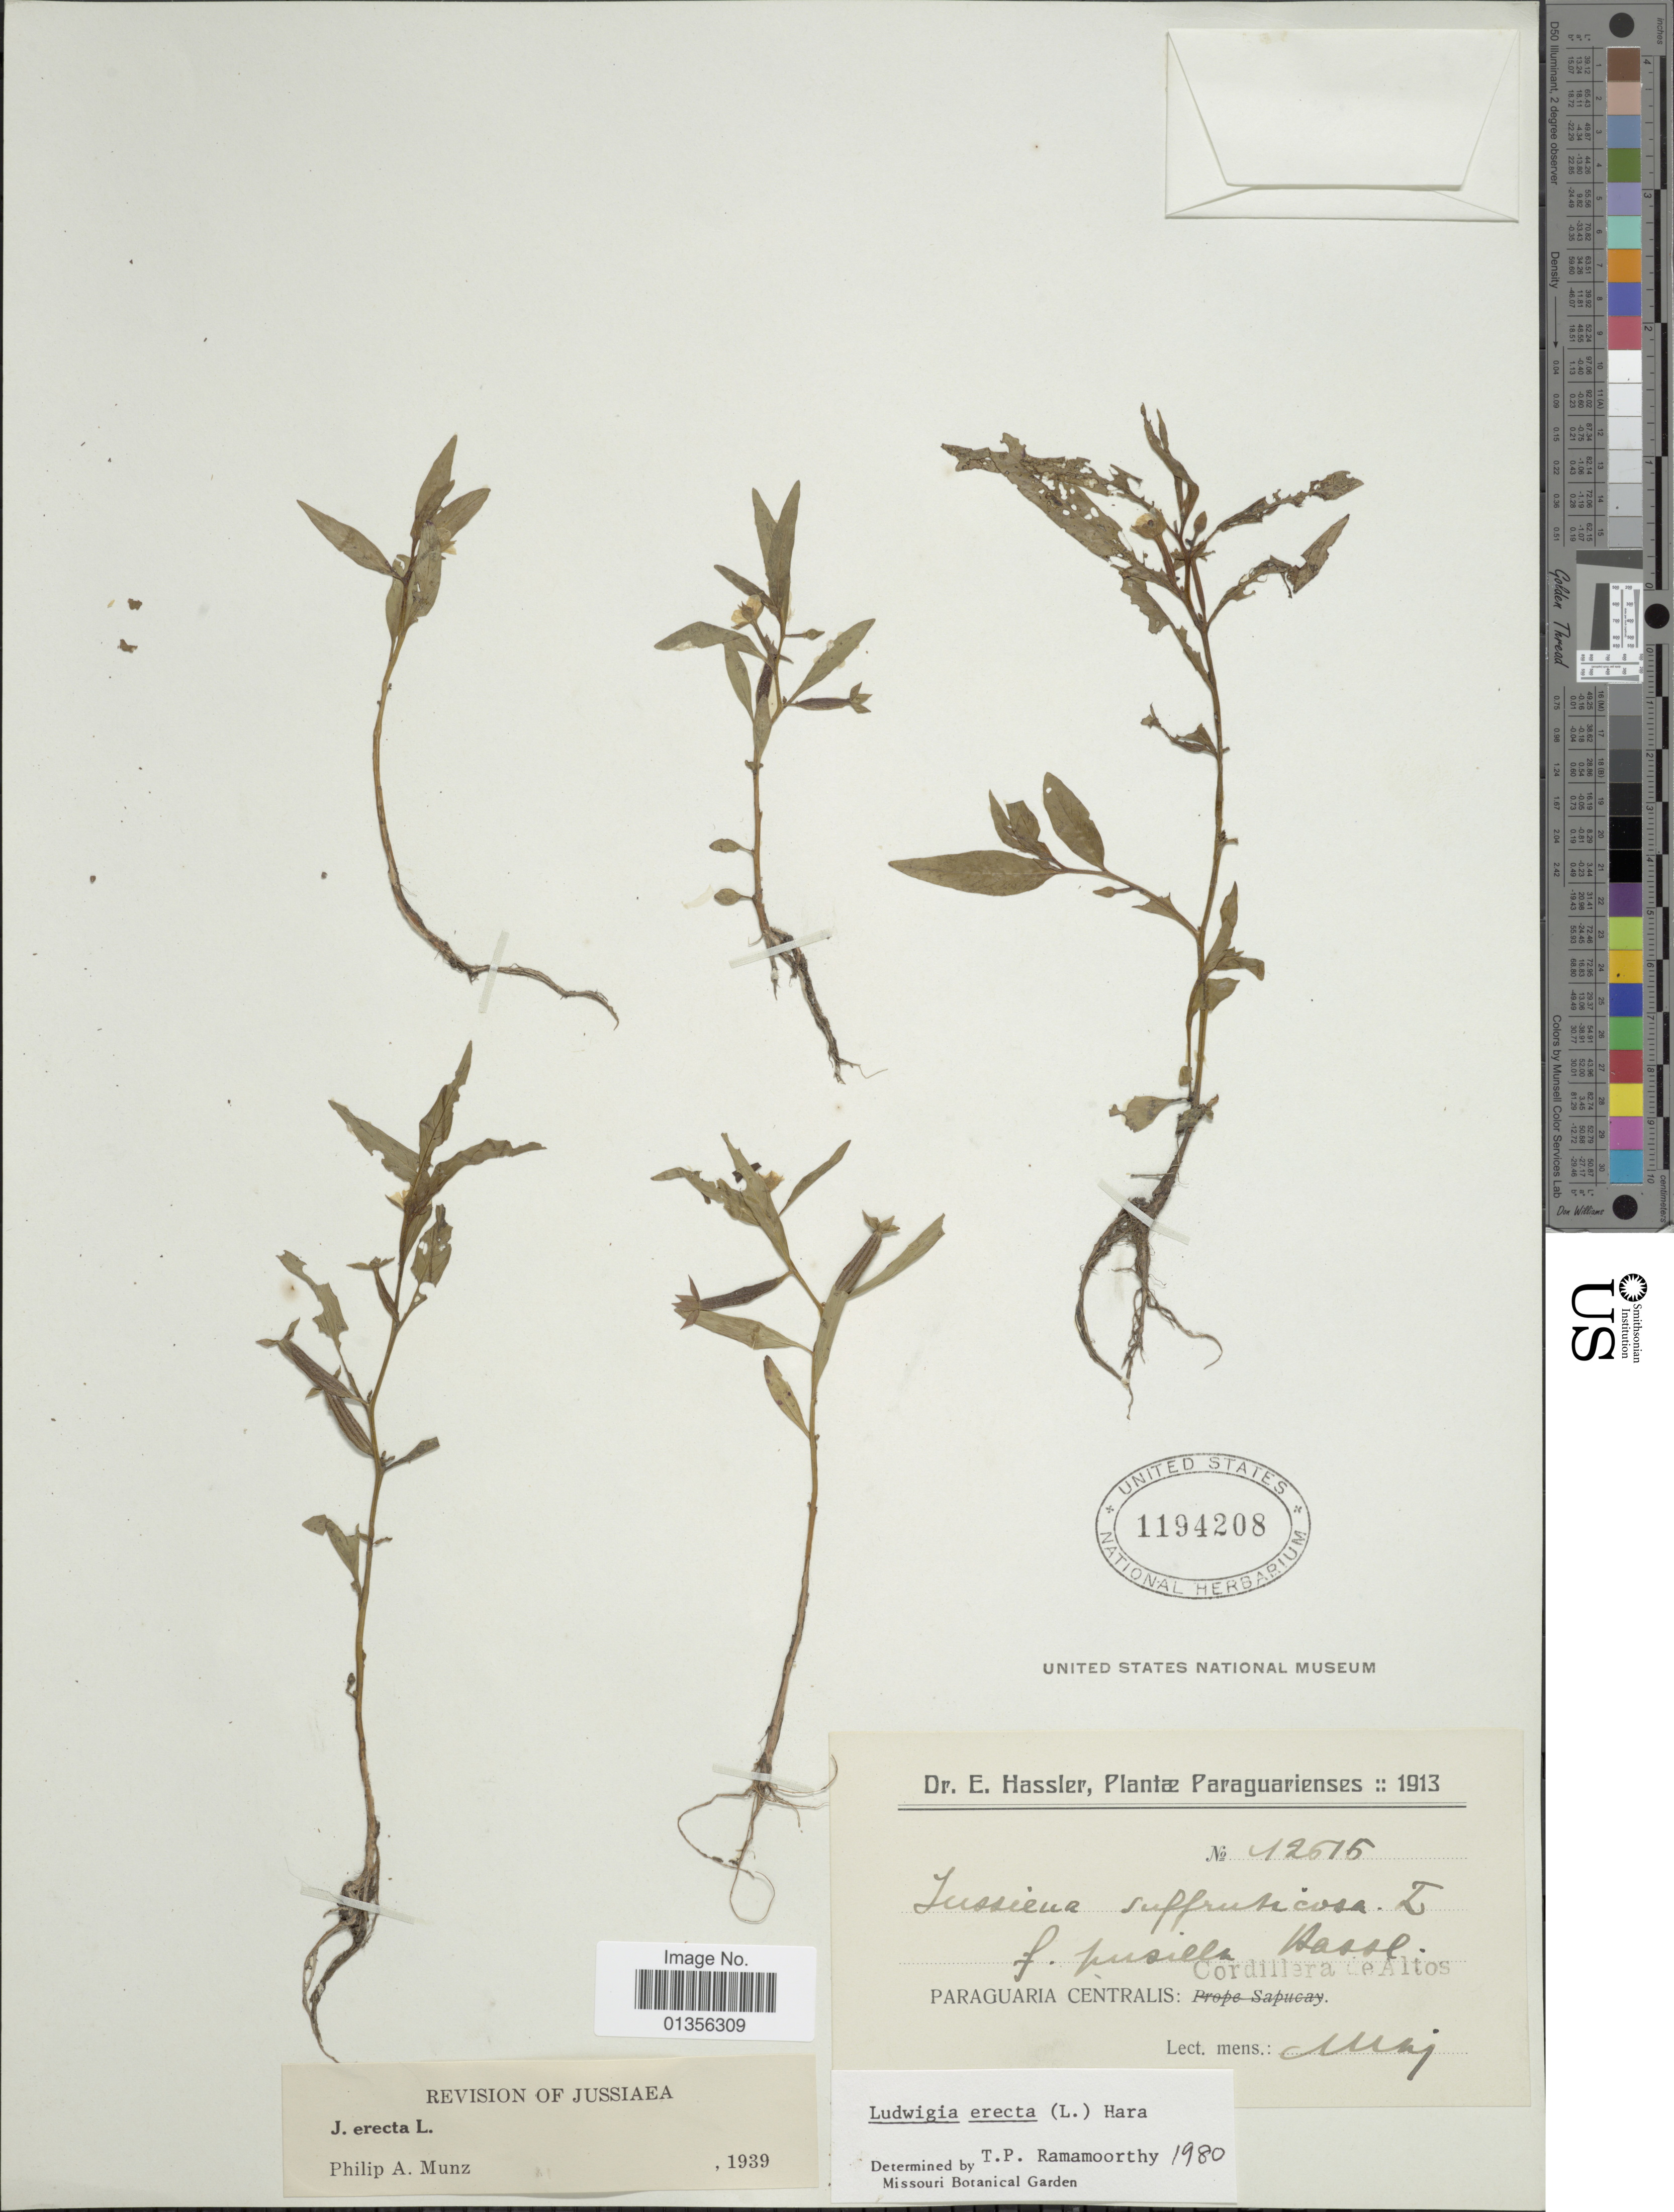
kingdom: Plantae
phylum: Tracheophyta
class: Magnoliopsida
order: Myrtales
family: Onagraceae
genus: Ludwigia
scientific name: Ludwigia erecta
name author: (L.) H. Hara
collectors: E. Hassler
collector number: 12515*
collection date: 1913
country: Paraguay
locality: Paraguaria Centralis: Cordillera de Altos.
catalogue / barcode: US 1194208